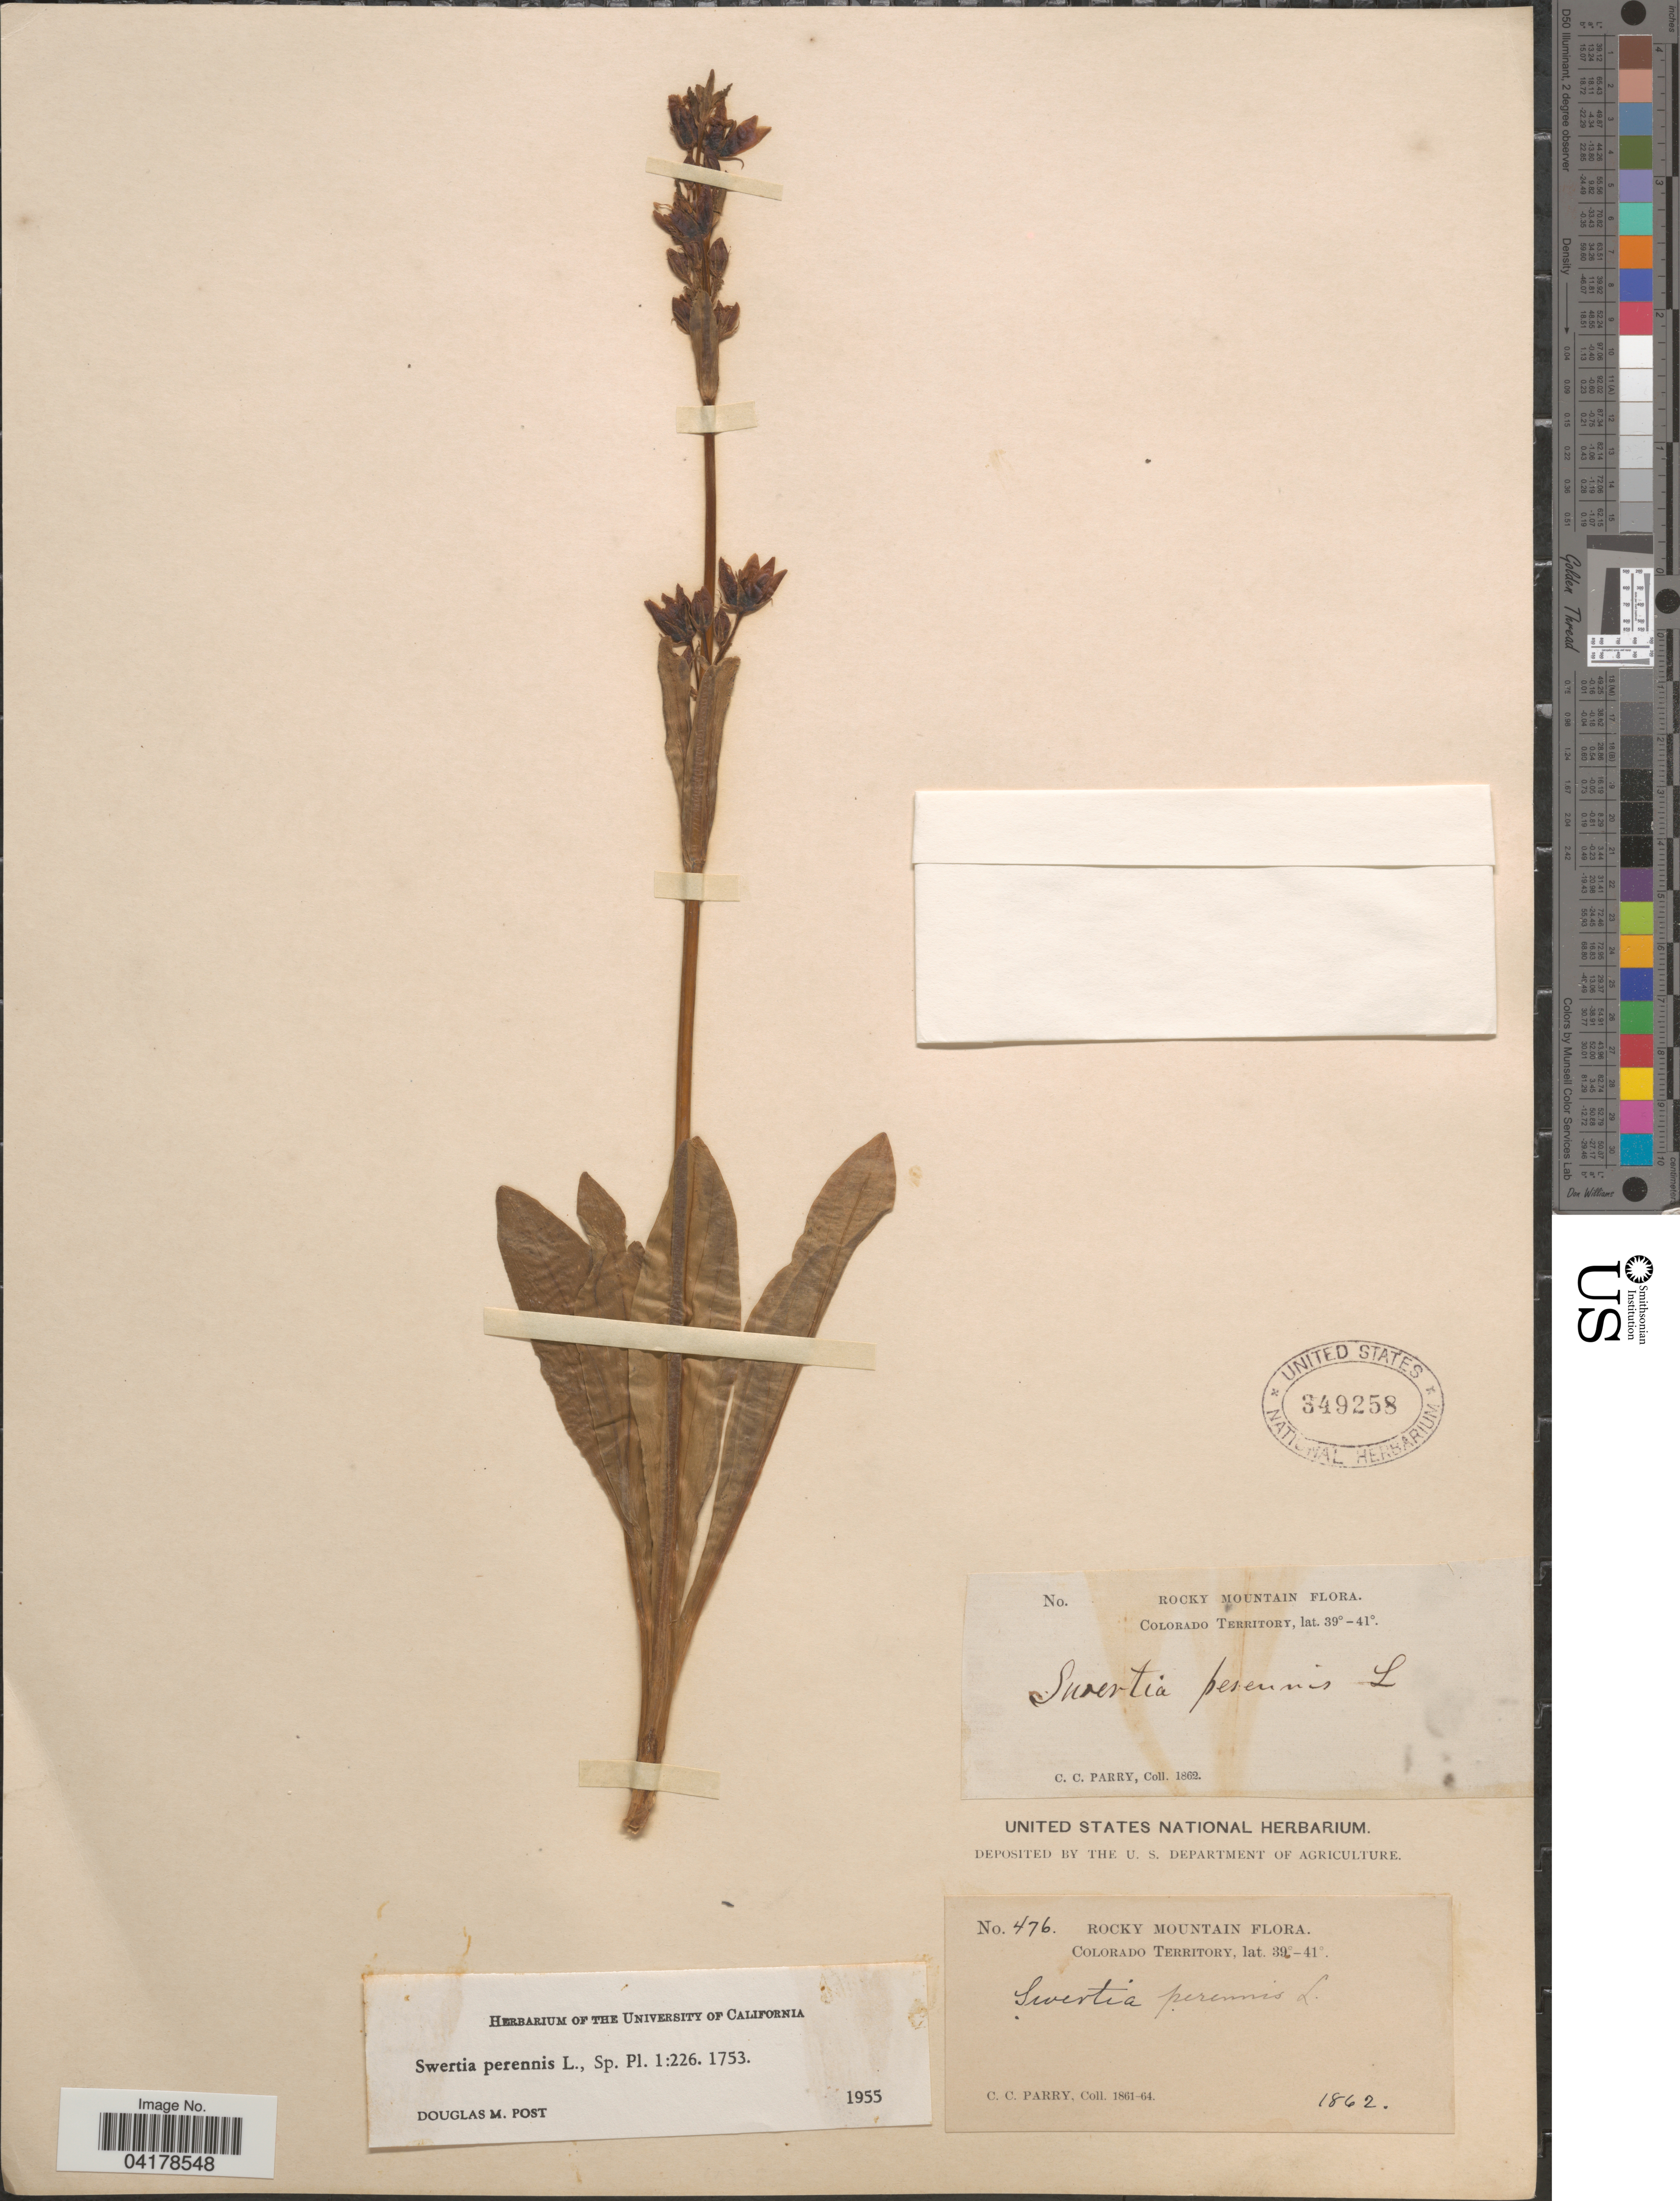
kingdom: Plantae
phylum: Tracheophyta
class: Magnoliopsida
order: Gentianales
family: Gentianaceae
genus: Swertia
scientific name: Swertia perennis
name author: L.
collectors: C. C. Parry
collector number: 476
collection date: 1862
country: United States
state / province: Colorado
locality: Rocky Mountain. Colorado Territory.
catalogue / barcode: US 349258